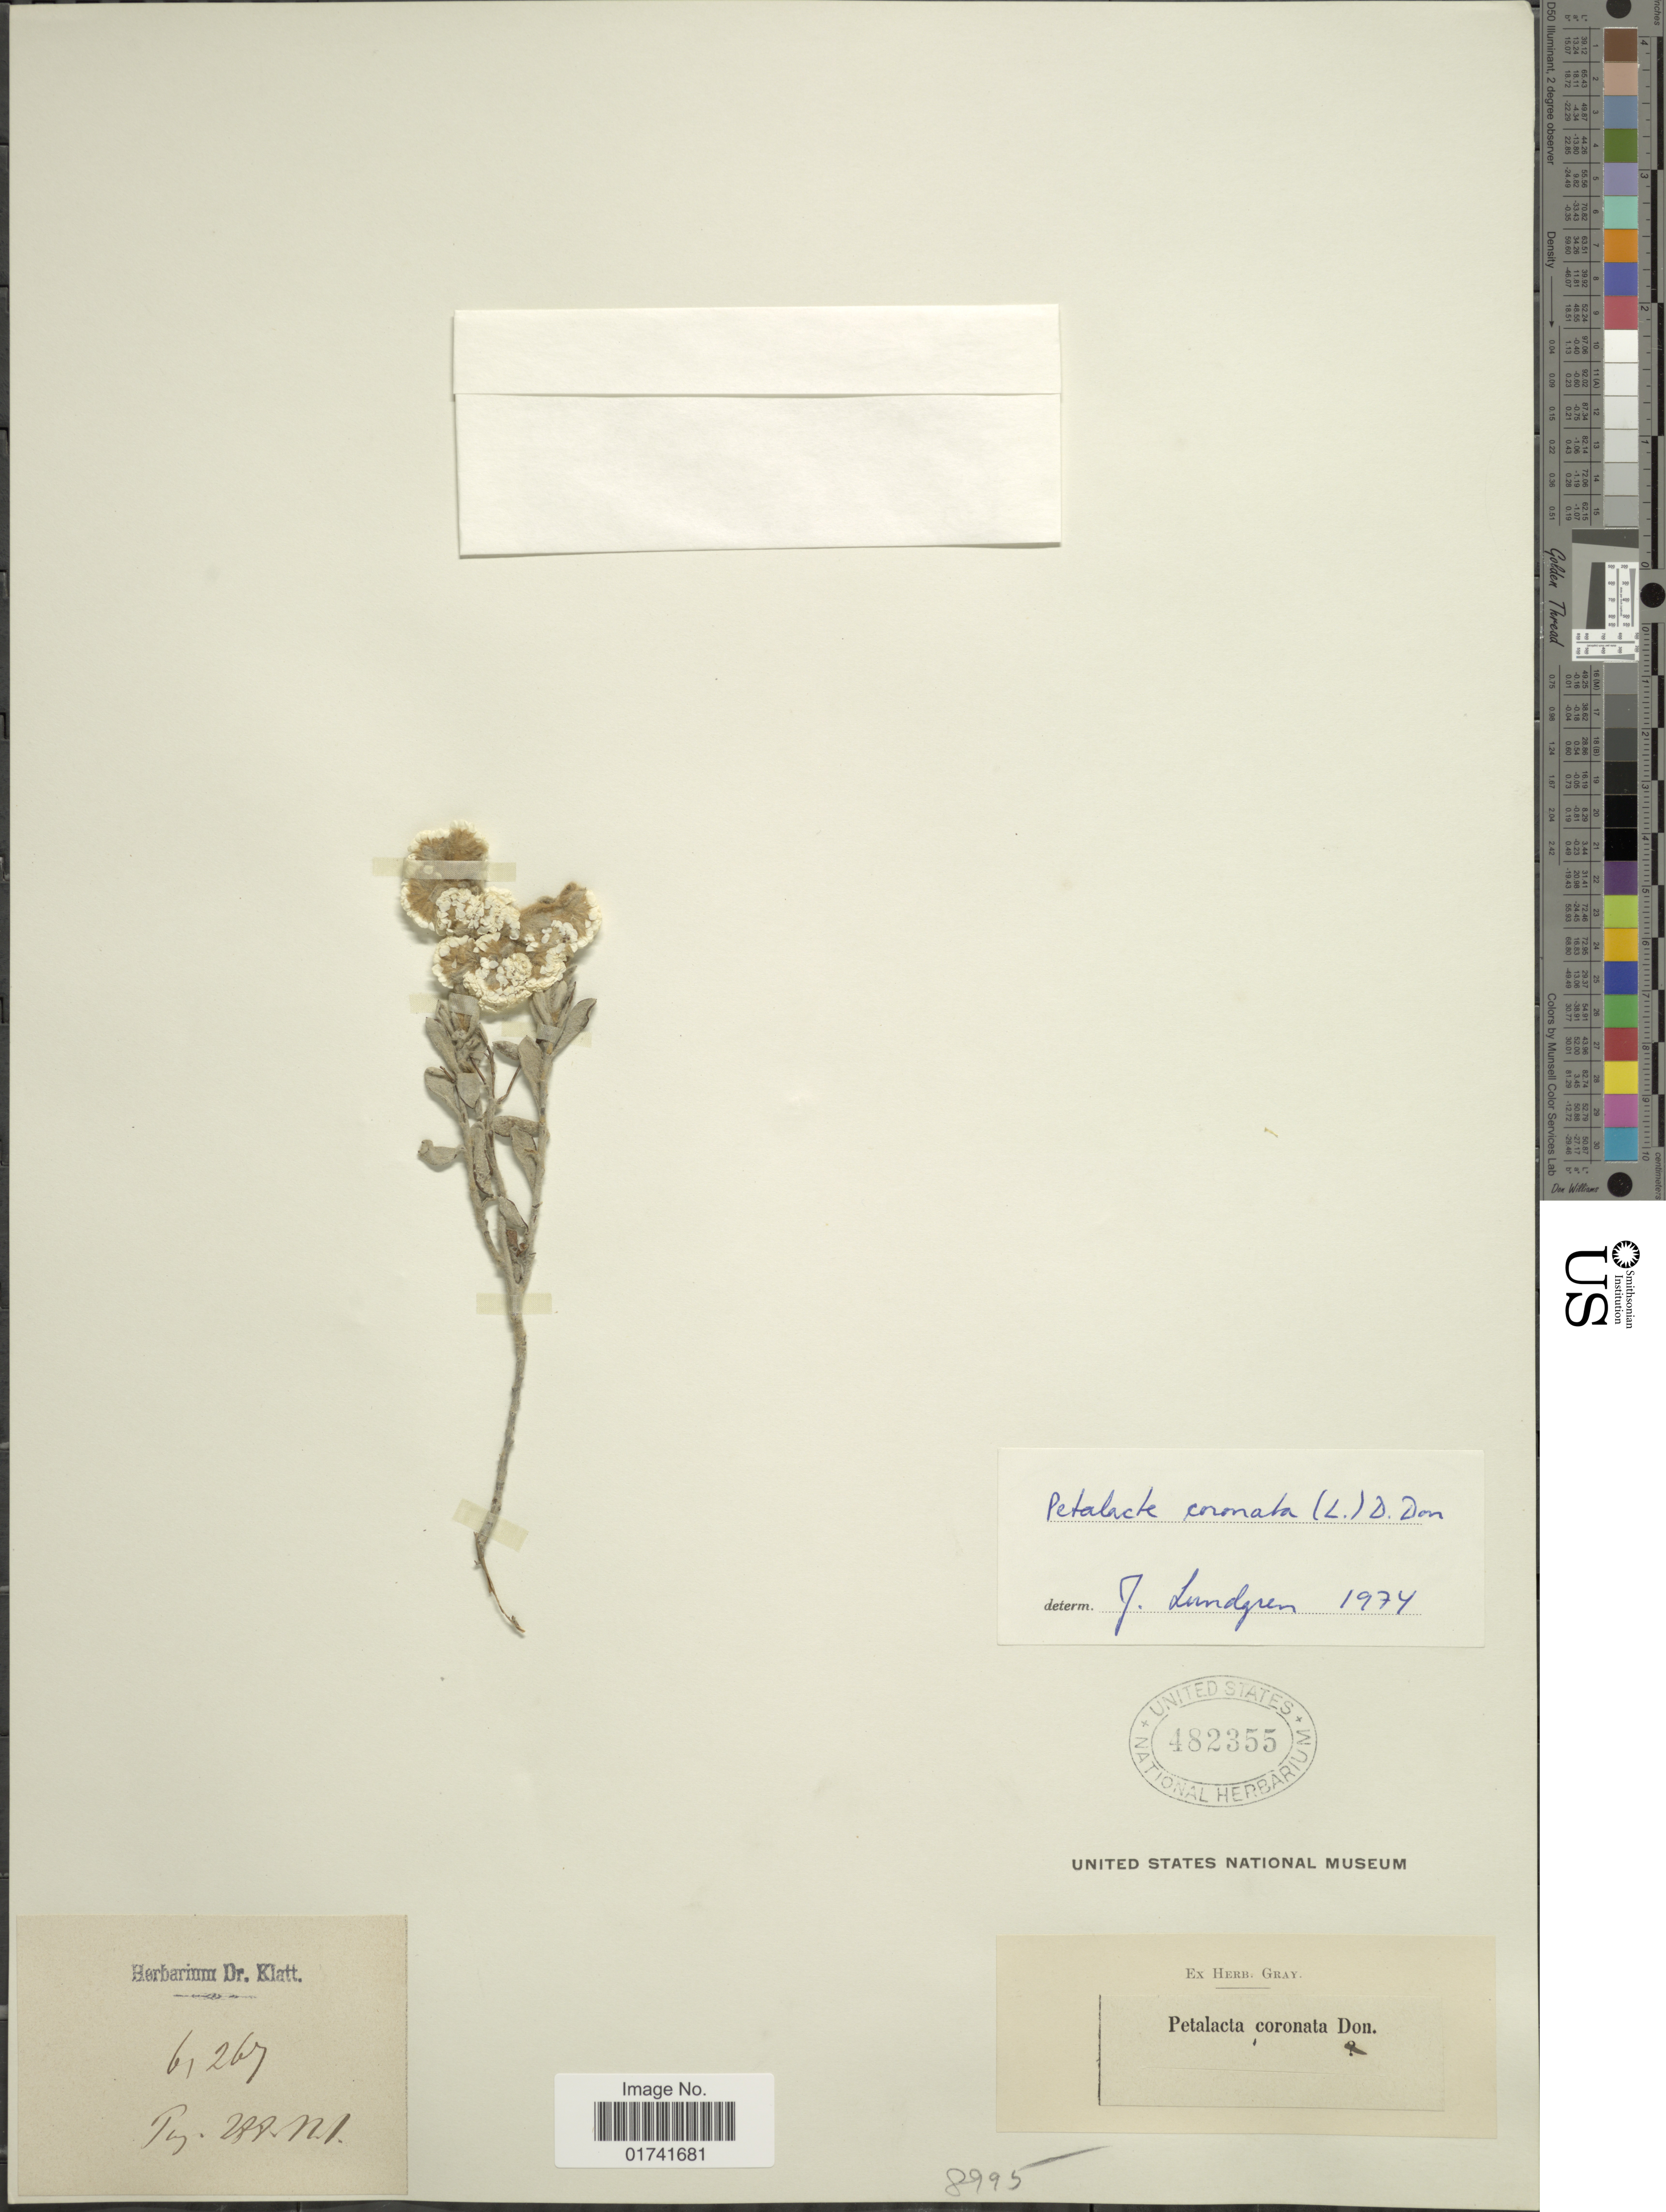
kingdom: Plantae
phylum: Tracheophyta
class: Magnoliopsida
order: Asterales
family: Asteraceae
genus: Petalacte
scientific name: Petalacte coronata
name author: D. Don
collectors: ex herb. Gray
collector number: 61267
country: South Africa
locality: N.T.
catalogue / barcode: US 482355